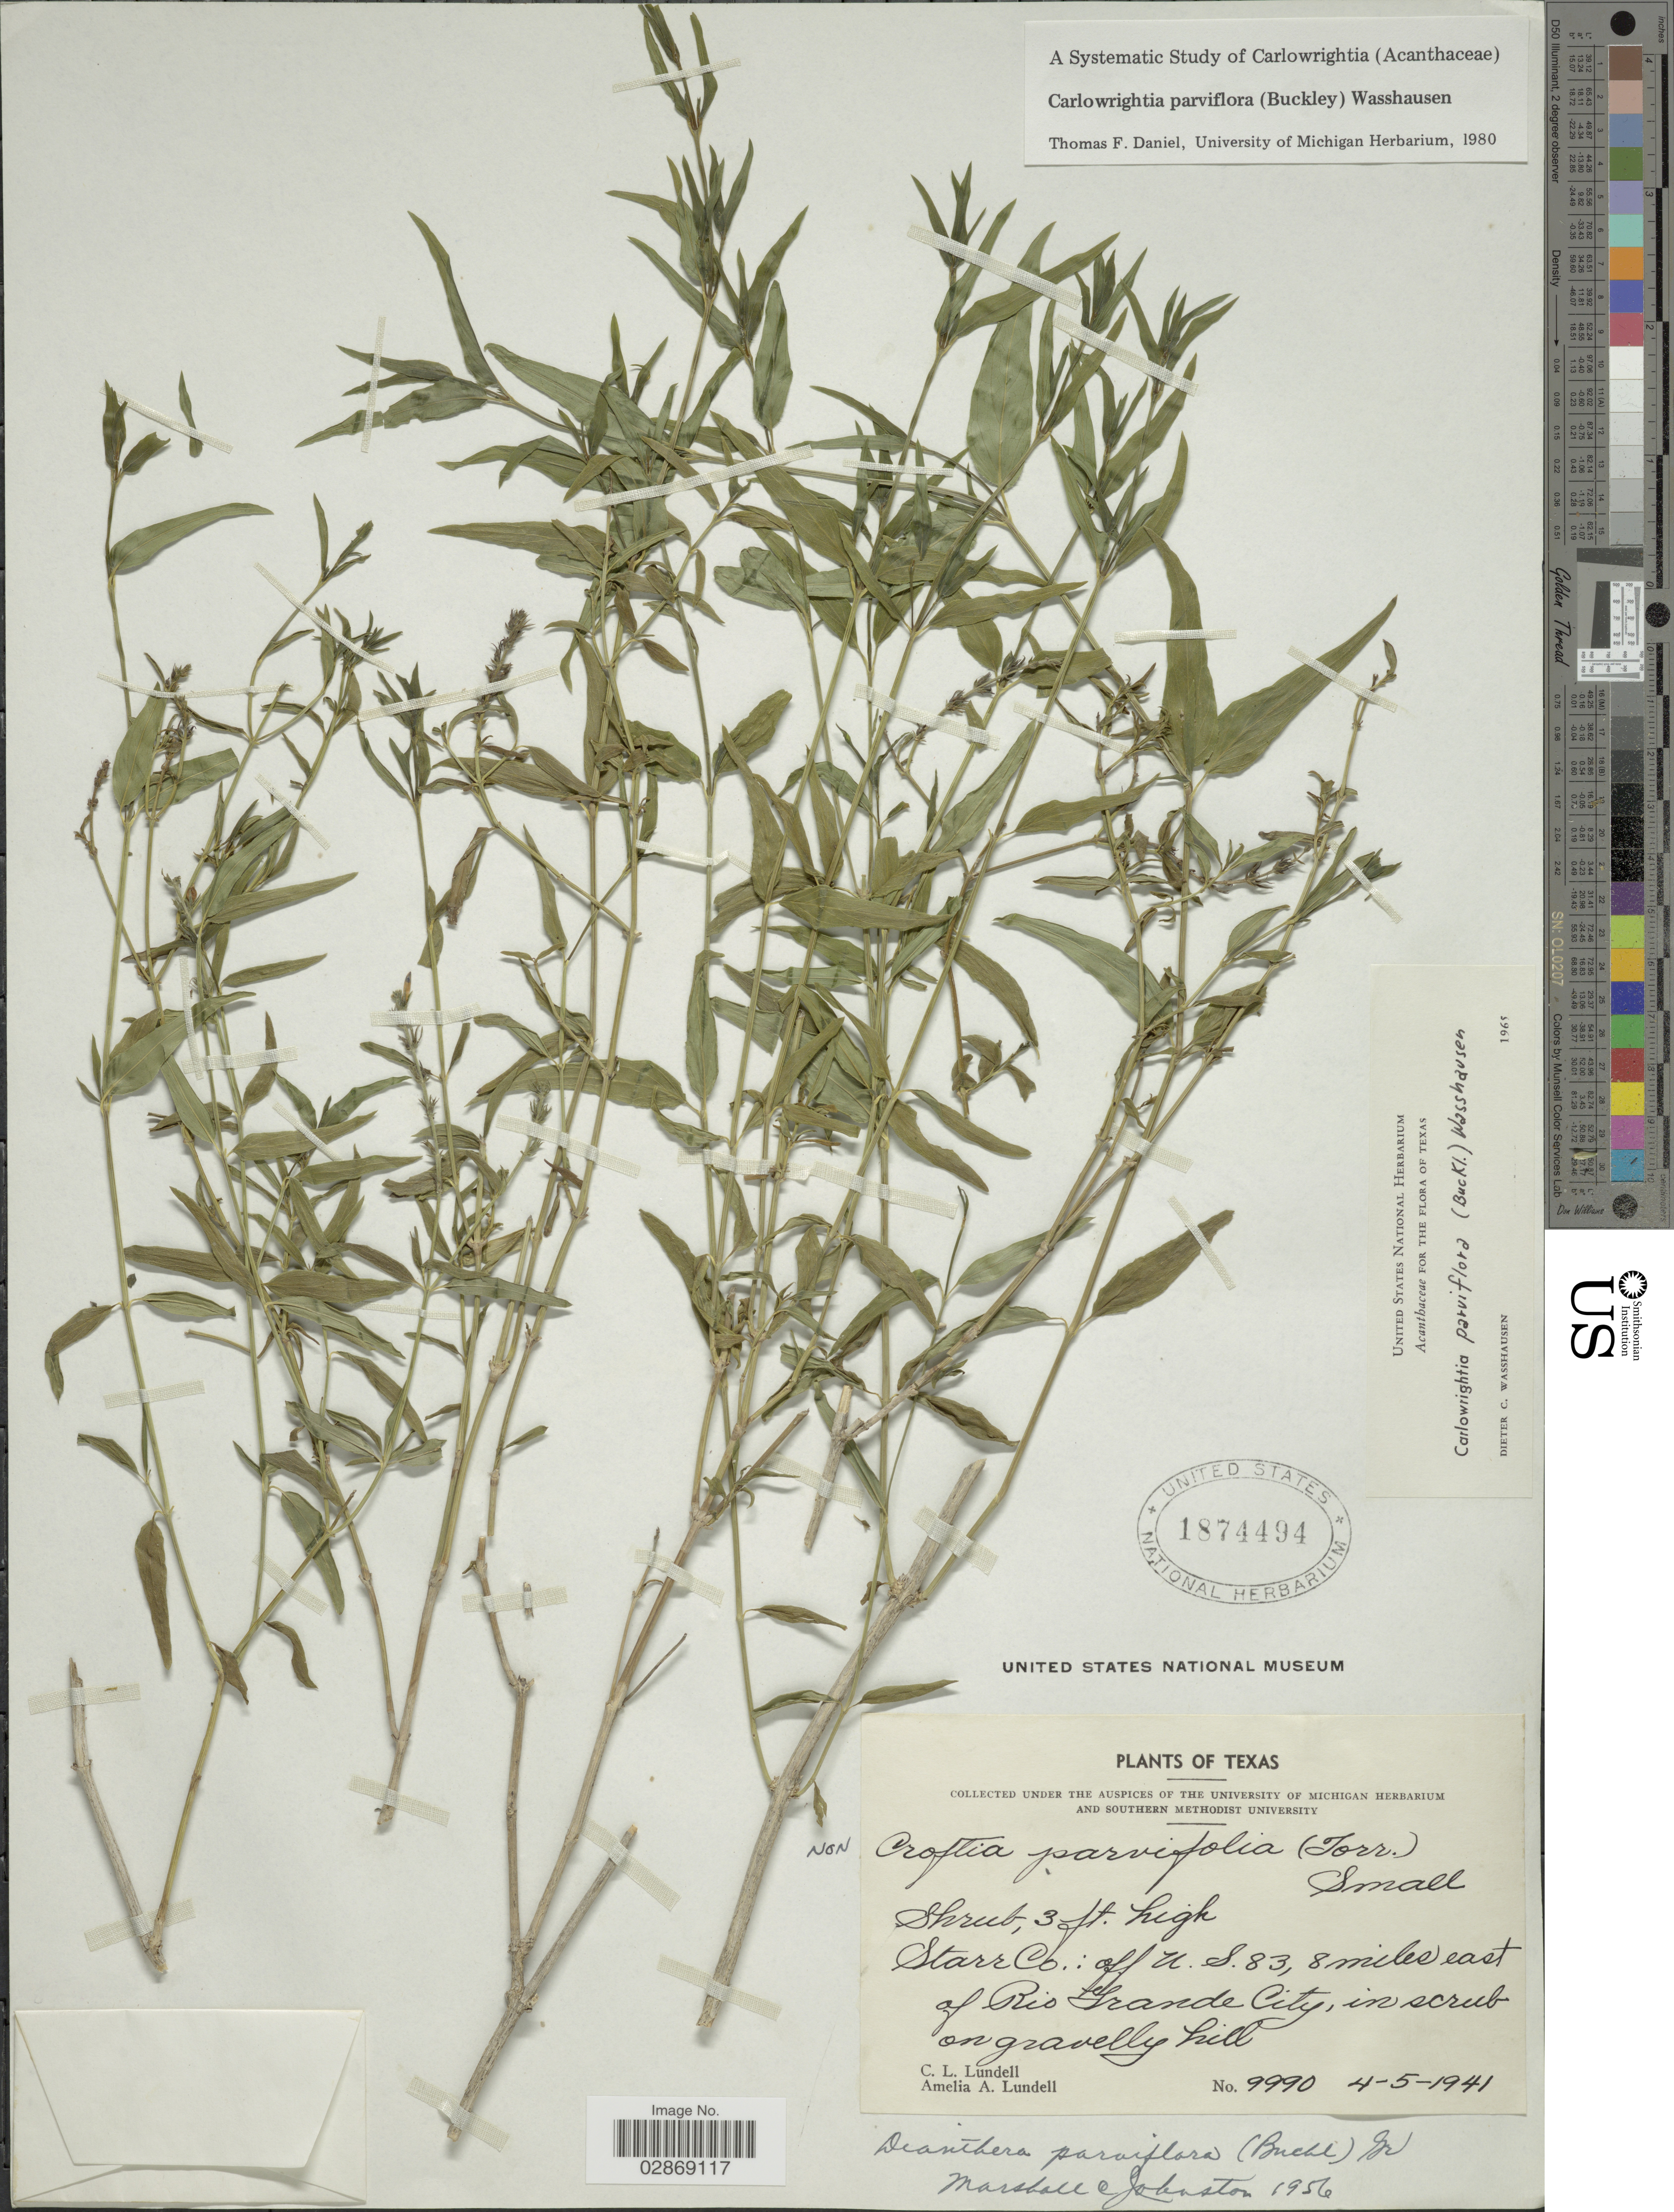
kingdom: Plantae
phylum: Tracheophyta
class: Magnoliopsida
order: Lamiales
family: Acanthaceae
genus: Carlowrightia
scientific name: Carlowrightia parvifolia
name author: Brandegee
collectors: C. L. Lundell & A. A. Lundell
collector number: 9990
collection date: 1941-05-04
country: United States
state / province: Texas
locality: Starr Co.: off U.S.83, 8 miles east of Rio Grande City.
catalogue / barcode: US 1874494